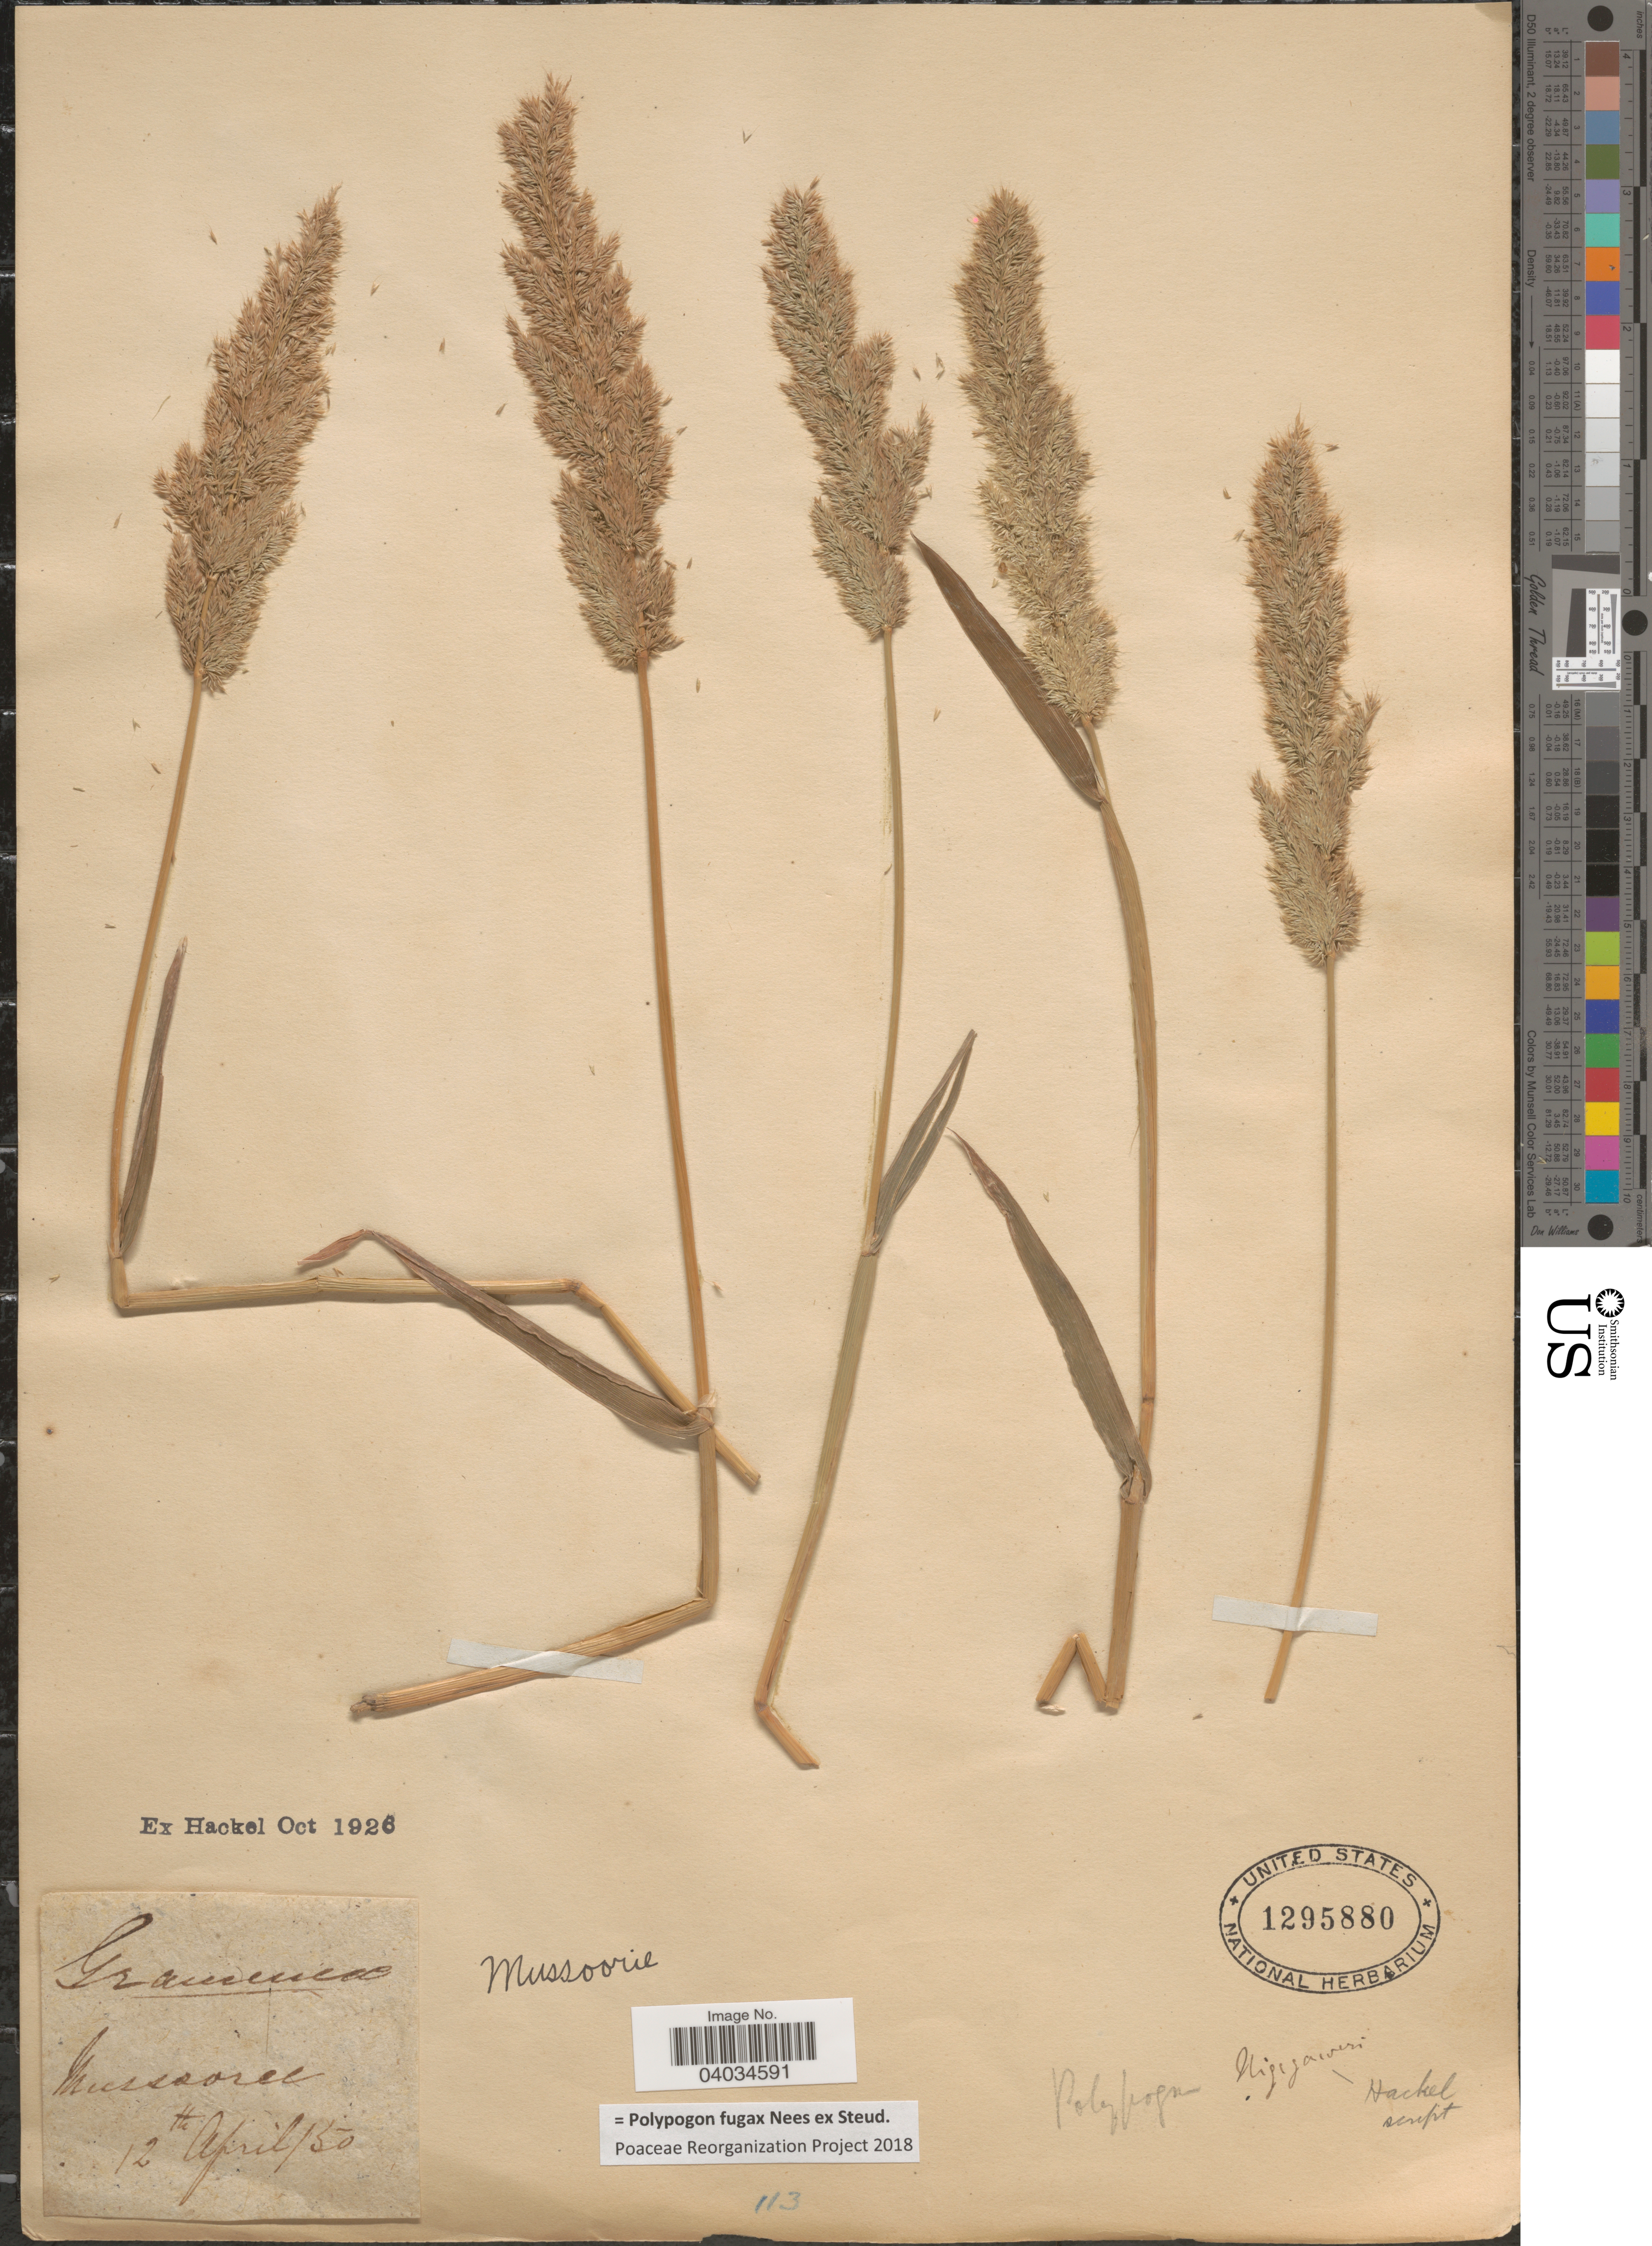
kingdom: Plantae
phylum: Tracheophyta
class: Liliopsida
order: Poales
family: Poaceae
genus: Polypogon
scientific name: Polypogon fugax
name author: Nees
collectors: -. Hackel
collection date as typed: Transcribed d/m/y: 12/4/50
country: India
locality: Mussoorie.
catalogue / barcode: US 1295880